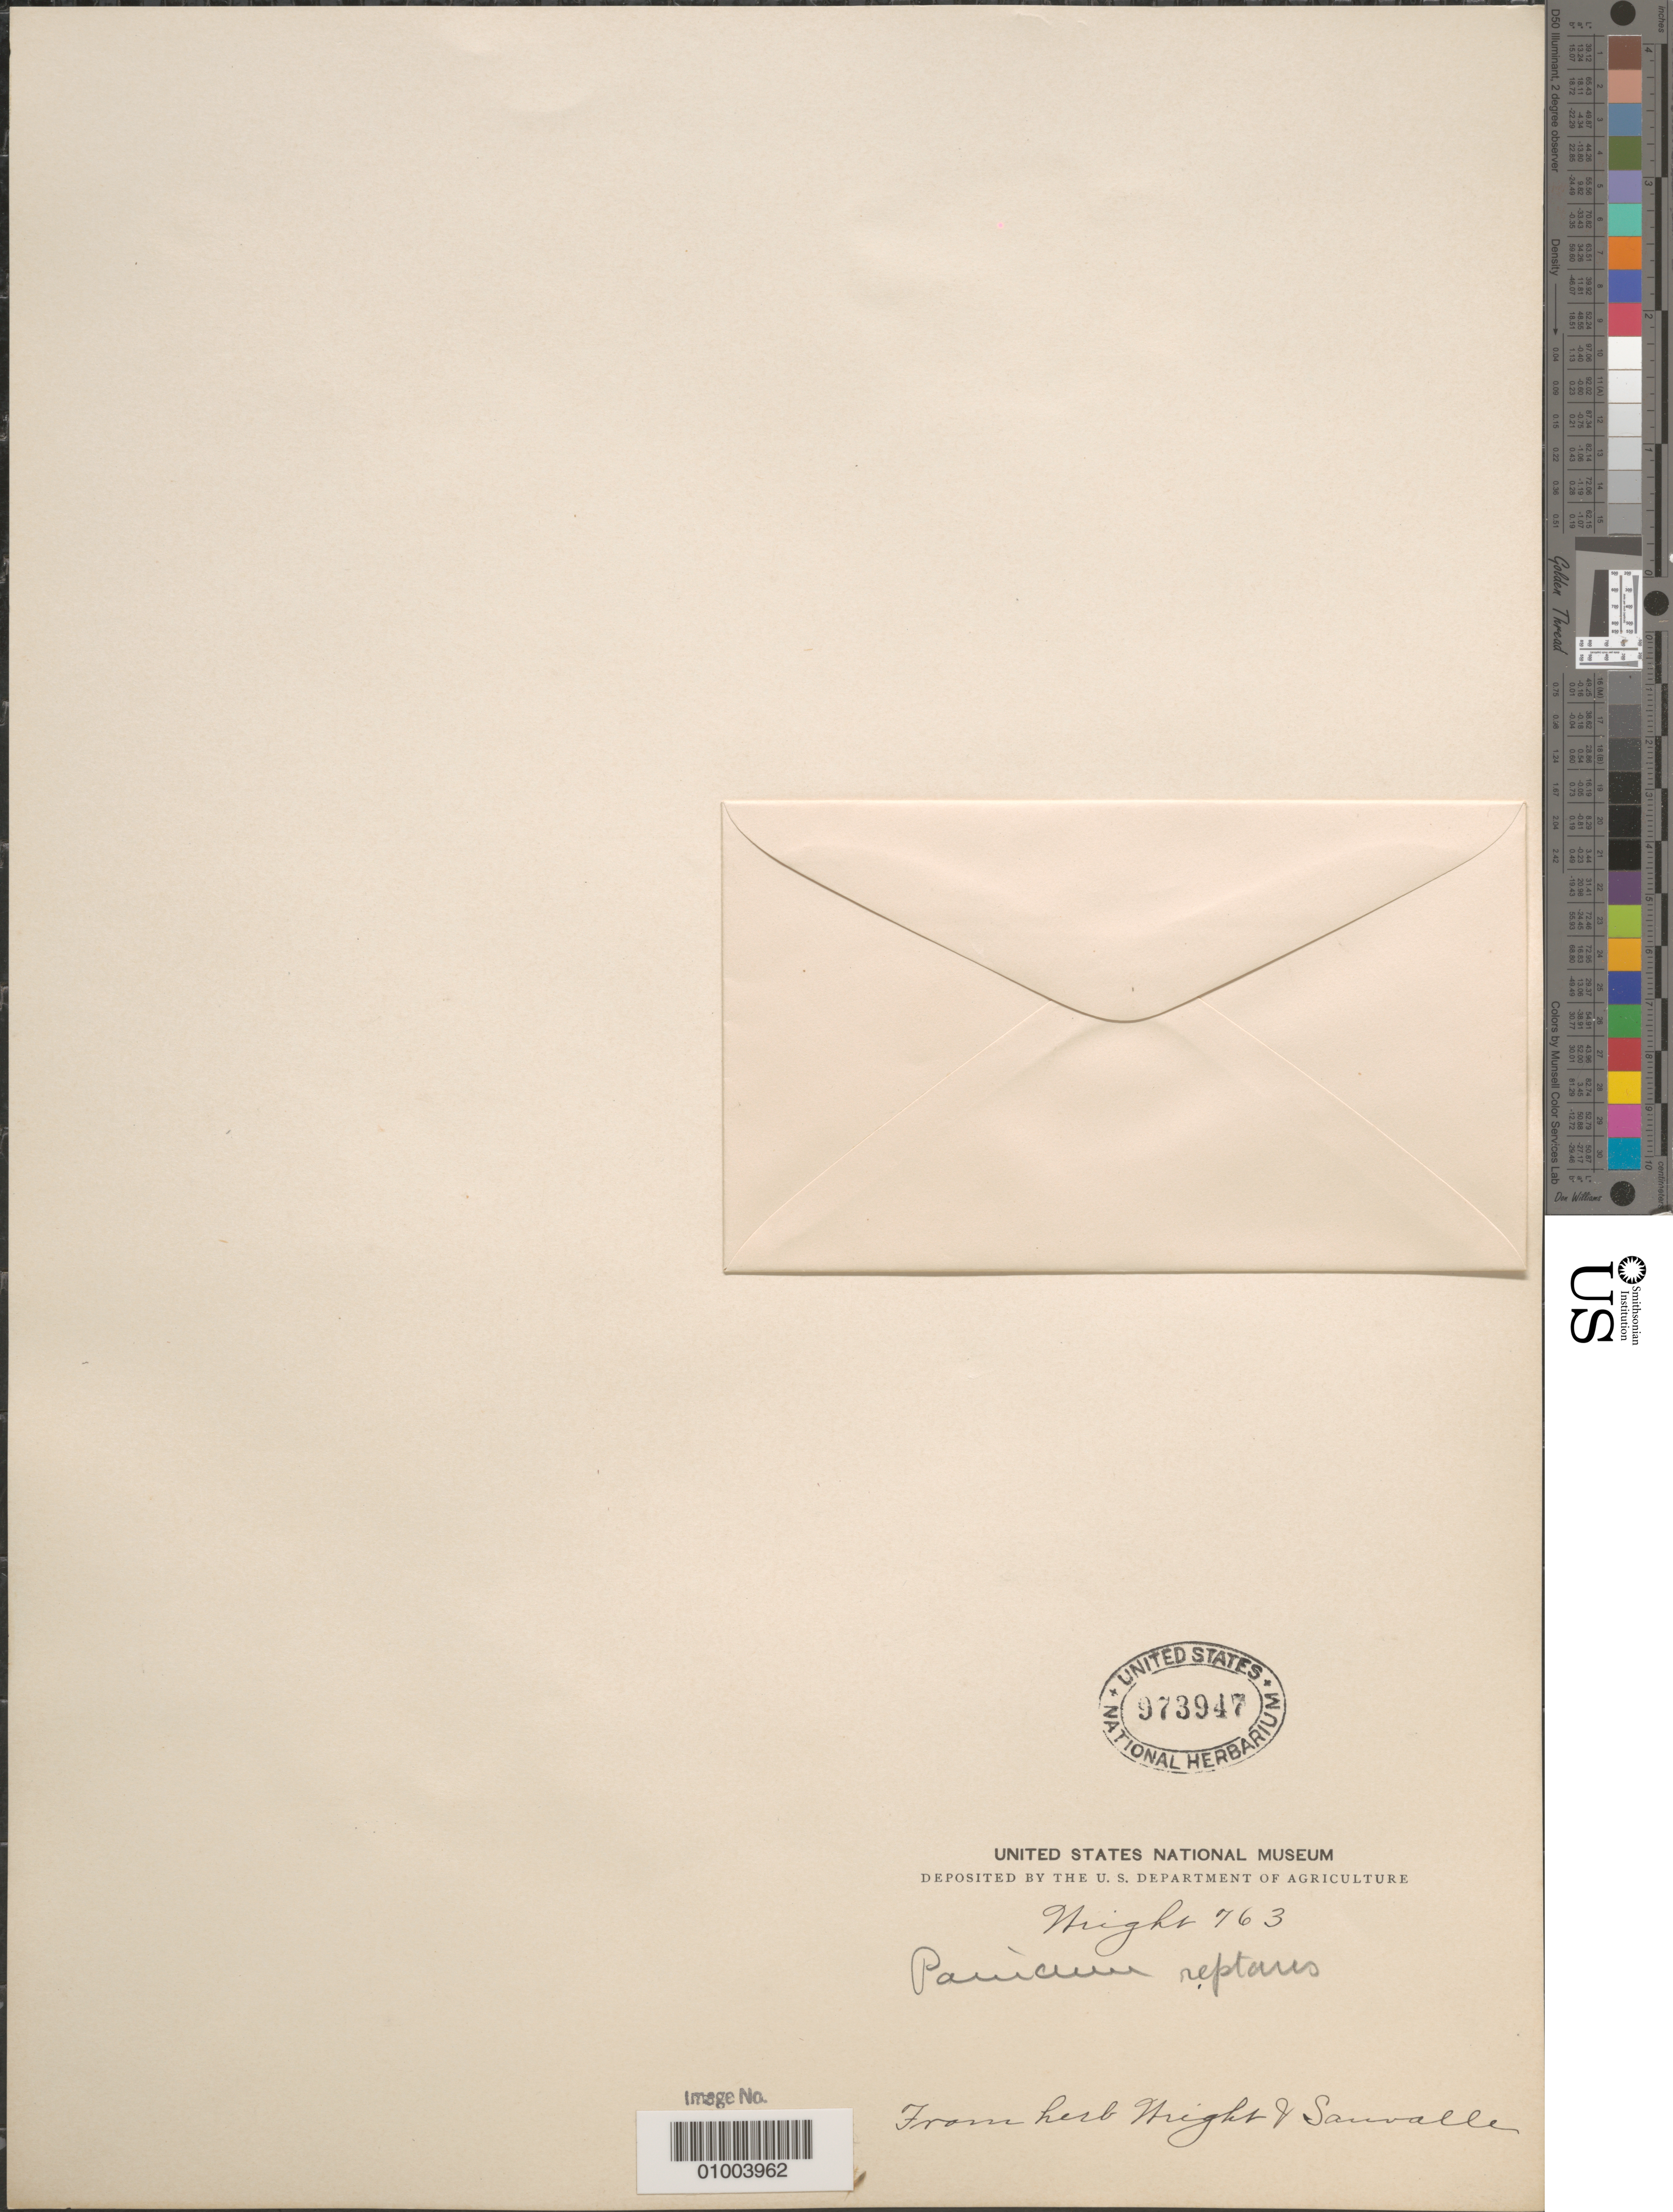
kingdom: Plantae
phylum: Tracheophyta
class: Liliopsida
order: Poales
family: Poaceae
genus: Urochloa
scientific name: Urochloa reptans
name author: (L.) Stapf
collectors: C. Wright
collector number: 763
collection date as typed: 1800 to 1899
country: Cuba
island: Cuba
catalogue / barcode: US 973947